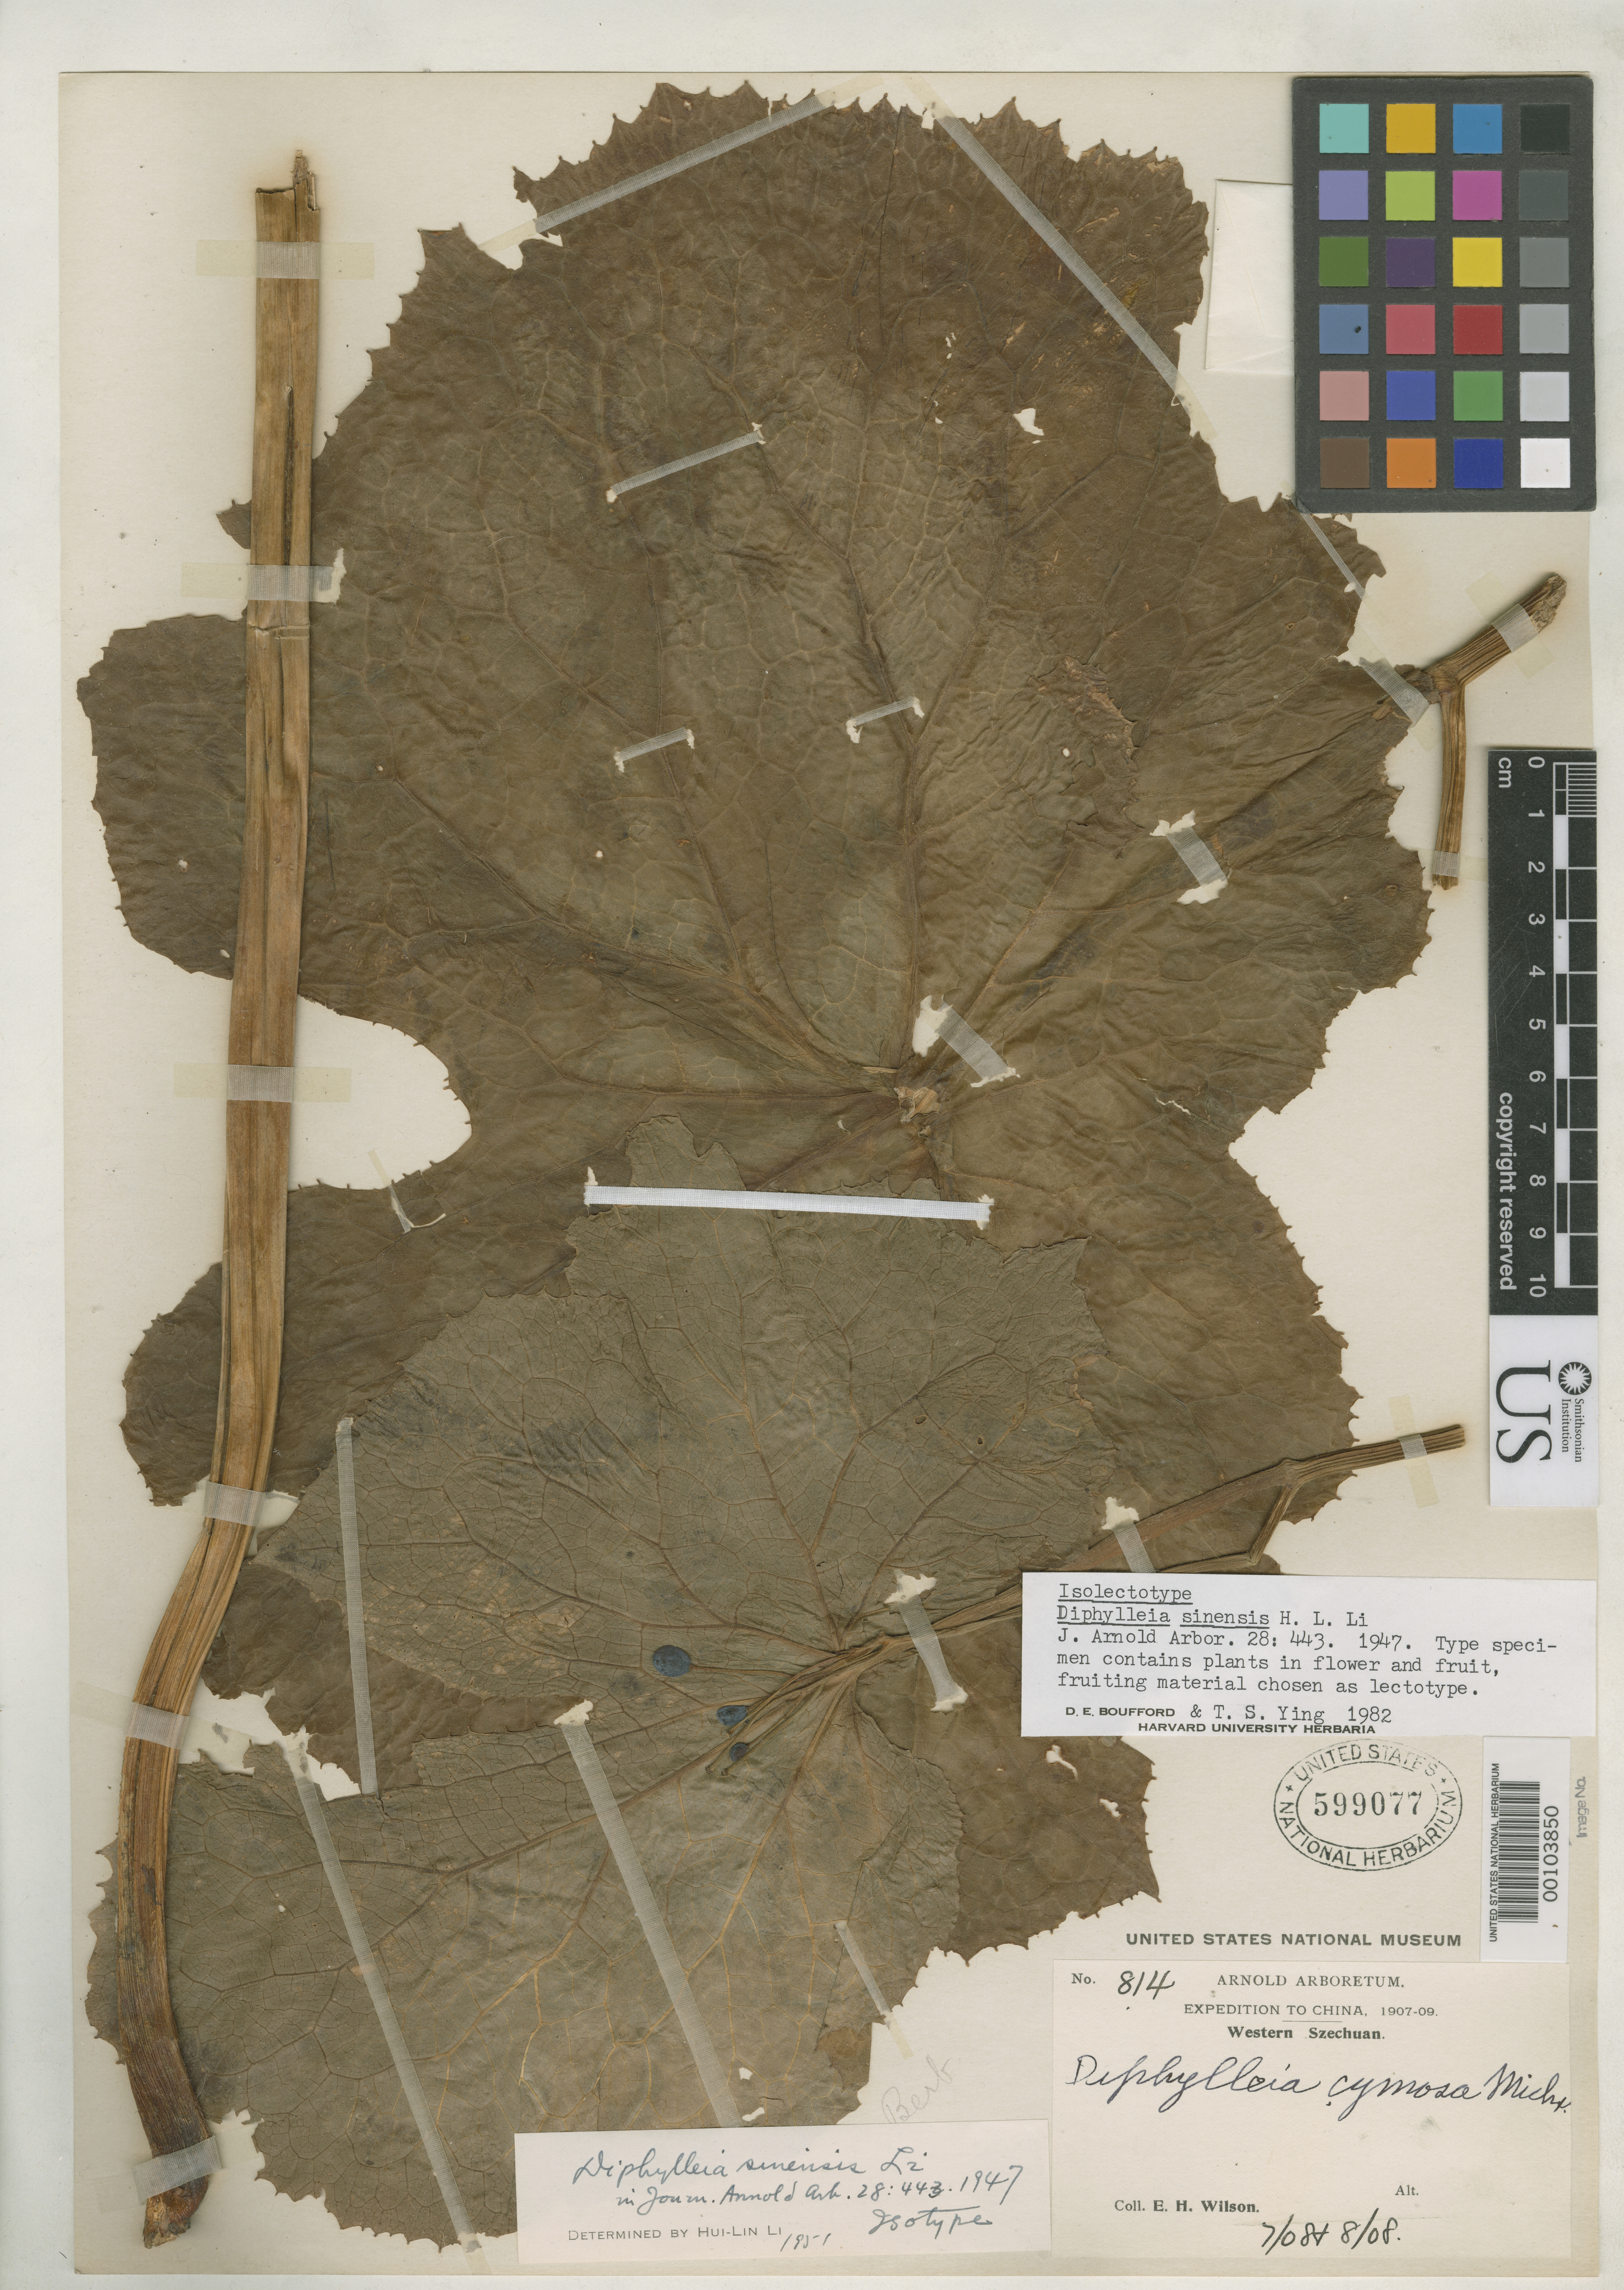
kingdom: Plantae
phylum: Tracheophyta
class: Magnoliopsida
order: Ranunculales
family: Berberidaceae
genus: Diphylleia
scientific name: Diphylleia sinensis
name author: H.L. Li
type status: Isotype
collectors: E. H. Wilson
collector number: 814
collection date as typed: Jul 1908 and -- Aug 1908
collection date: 1908-07,1908-08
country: China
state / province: Sichuan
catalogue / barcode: US 599077